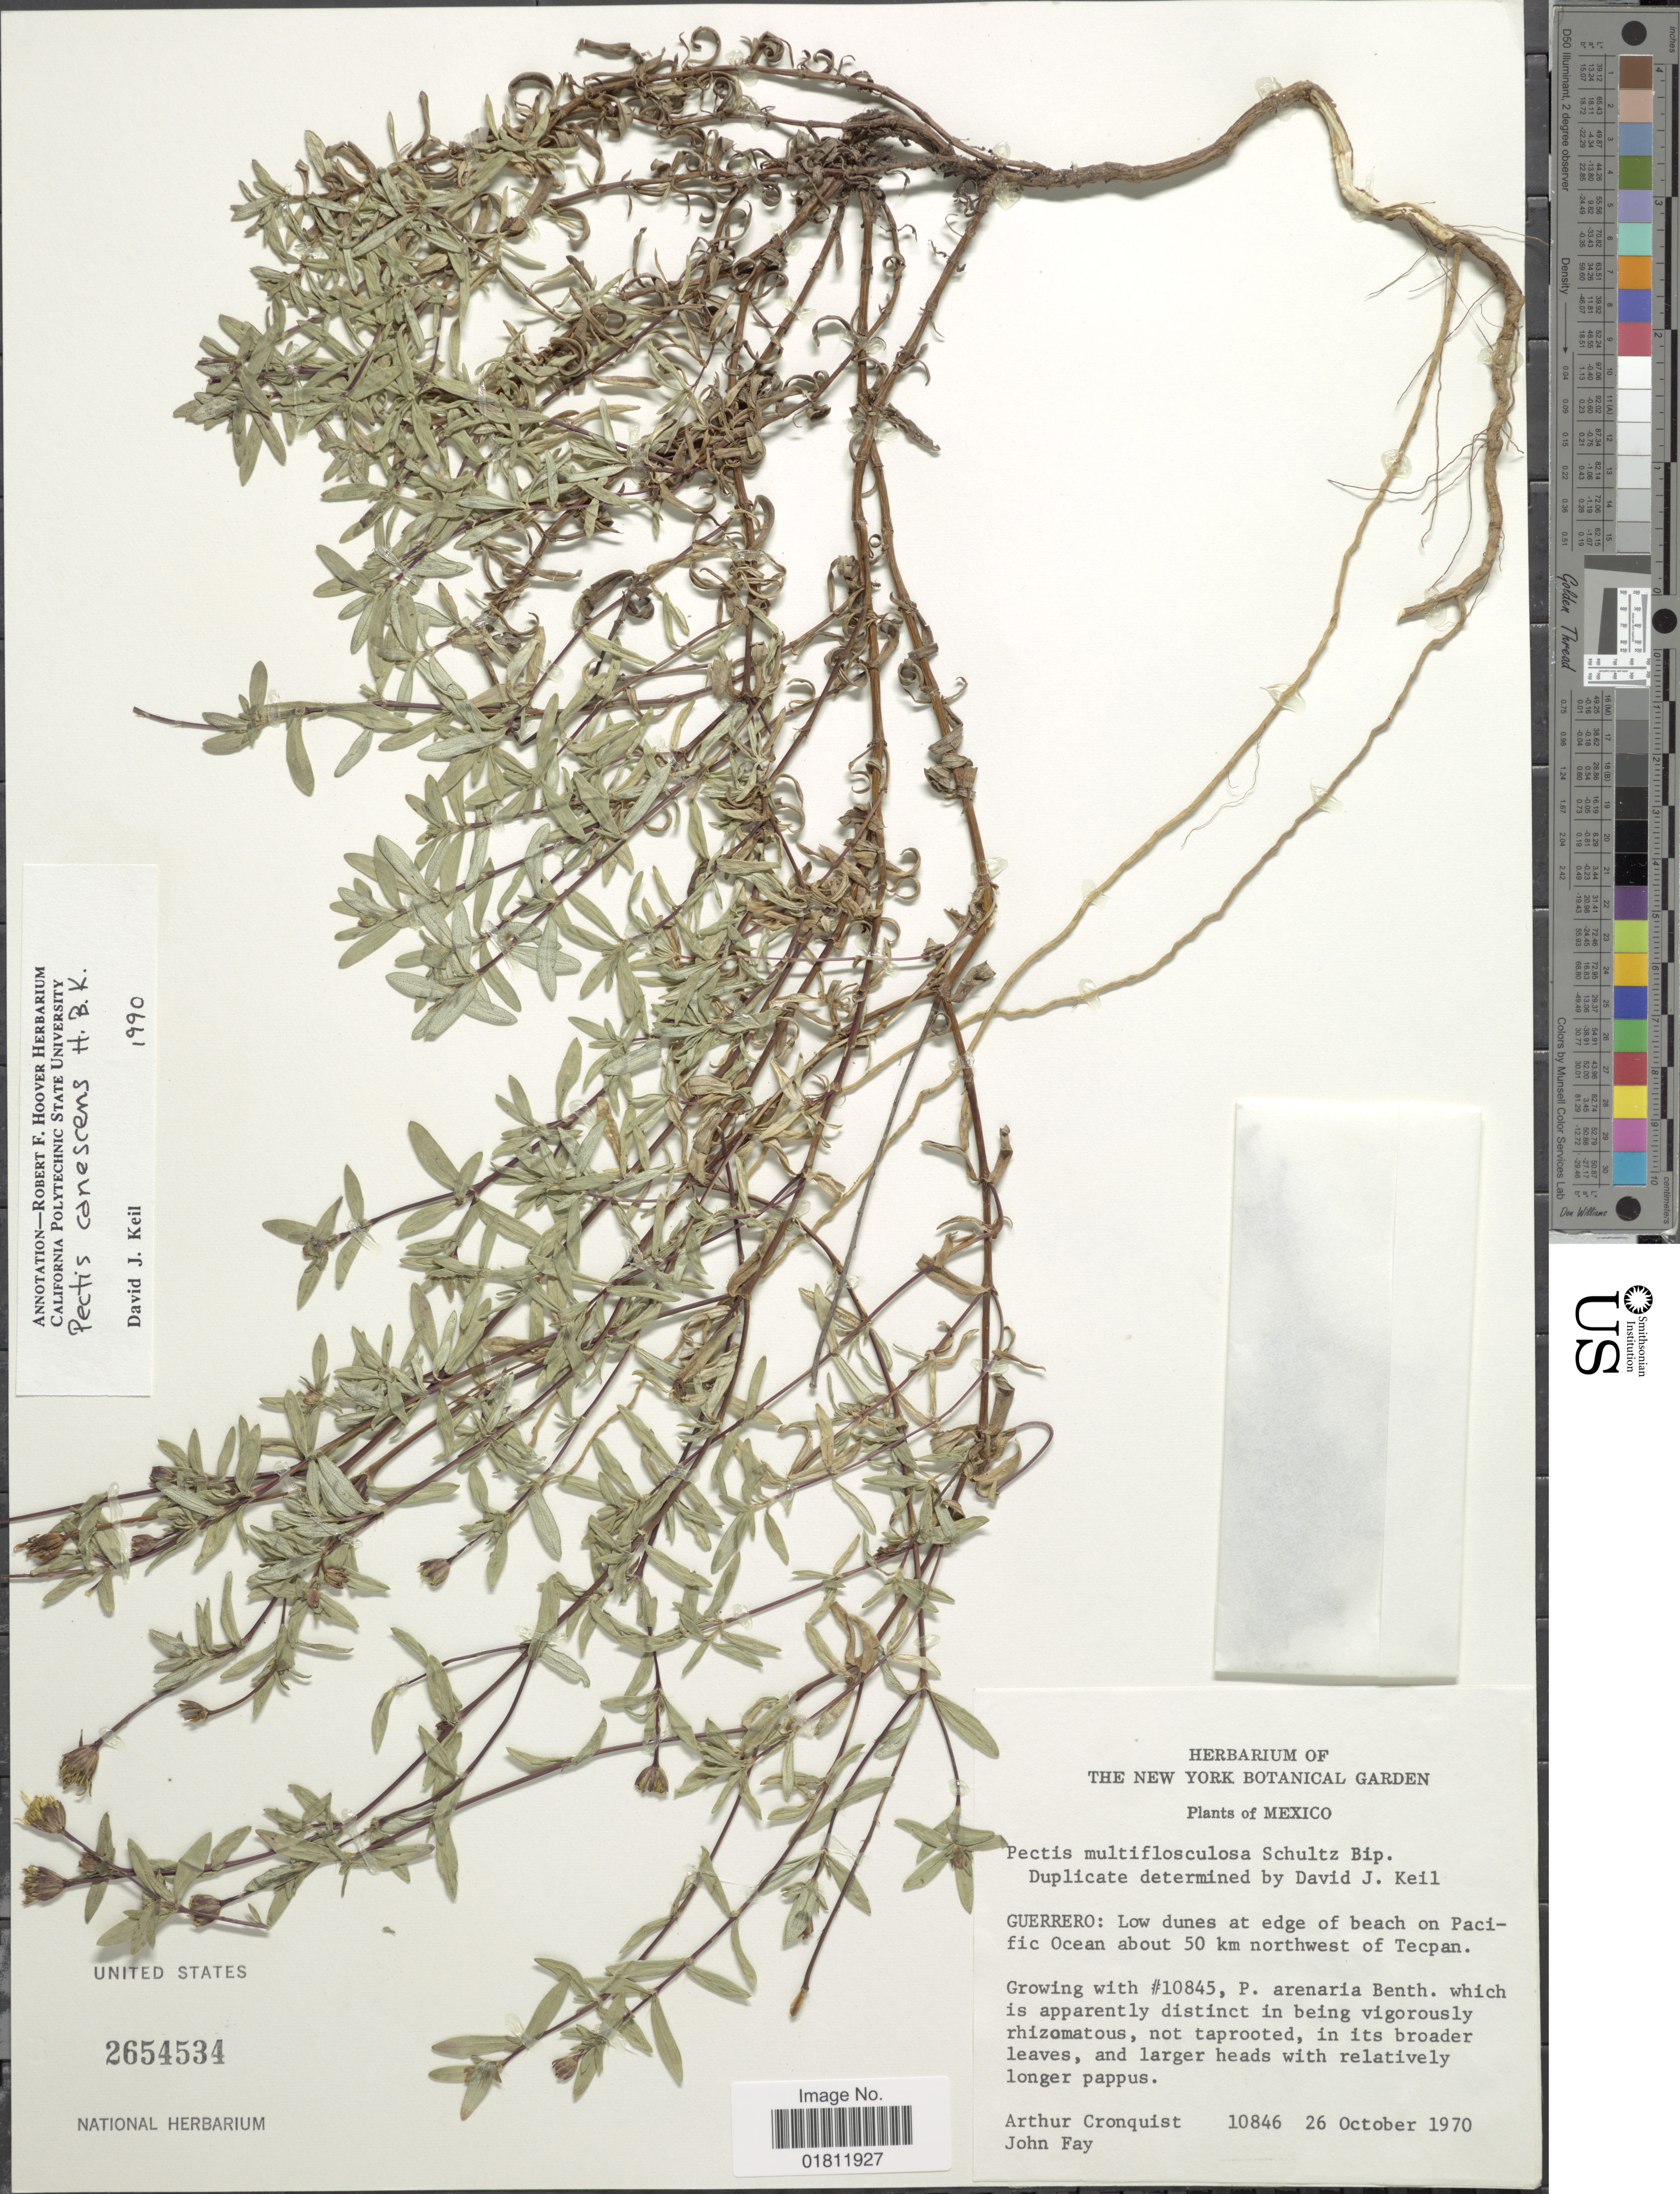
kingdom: Plantae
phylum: Tracheophyta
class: Magnoliopsida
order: Asterales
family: Asteraceae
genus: Pectis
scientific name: Pectis multiflosculosa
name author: (DC.) Sch. Bip.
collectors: A. J. Cronquist & J. M. Fay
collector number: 10846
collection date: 1970-10-26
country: Mexico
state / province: Guerrero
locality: Guerrero: low dunes at edge of beach on Pacific Ocean about 50 km northwest of Tecapan.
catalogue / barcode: US 2654534